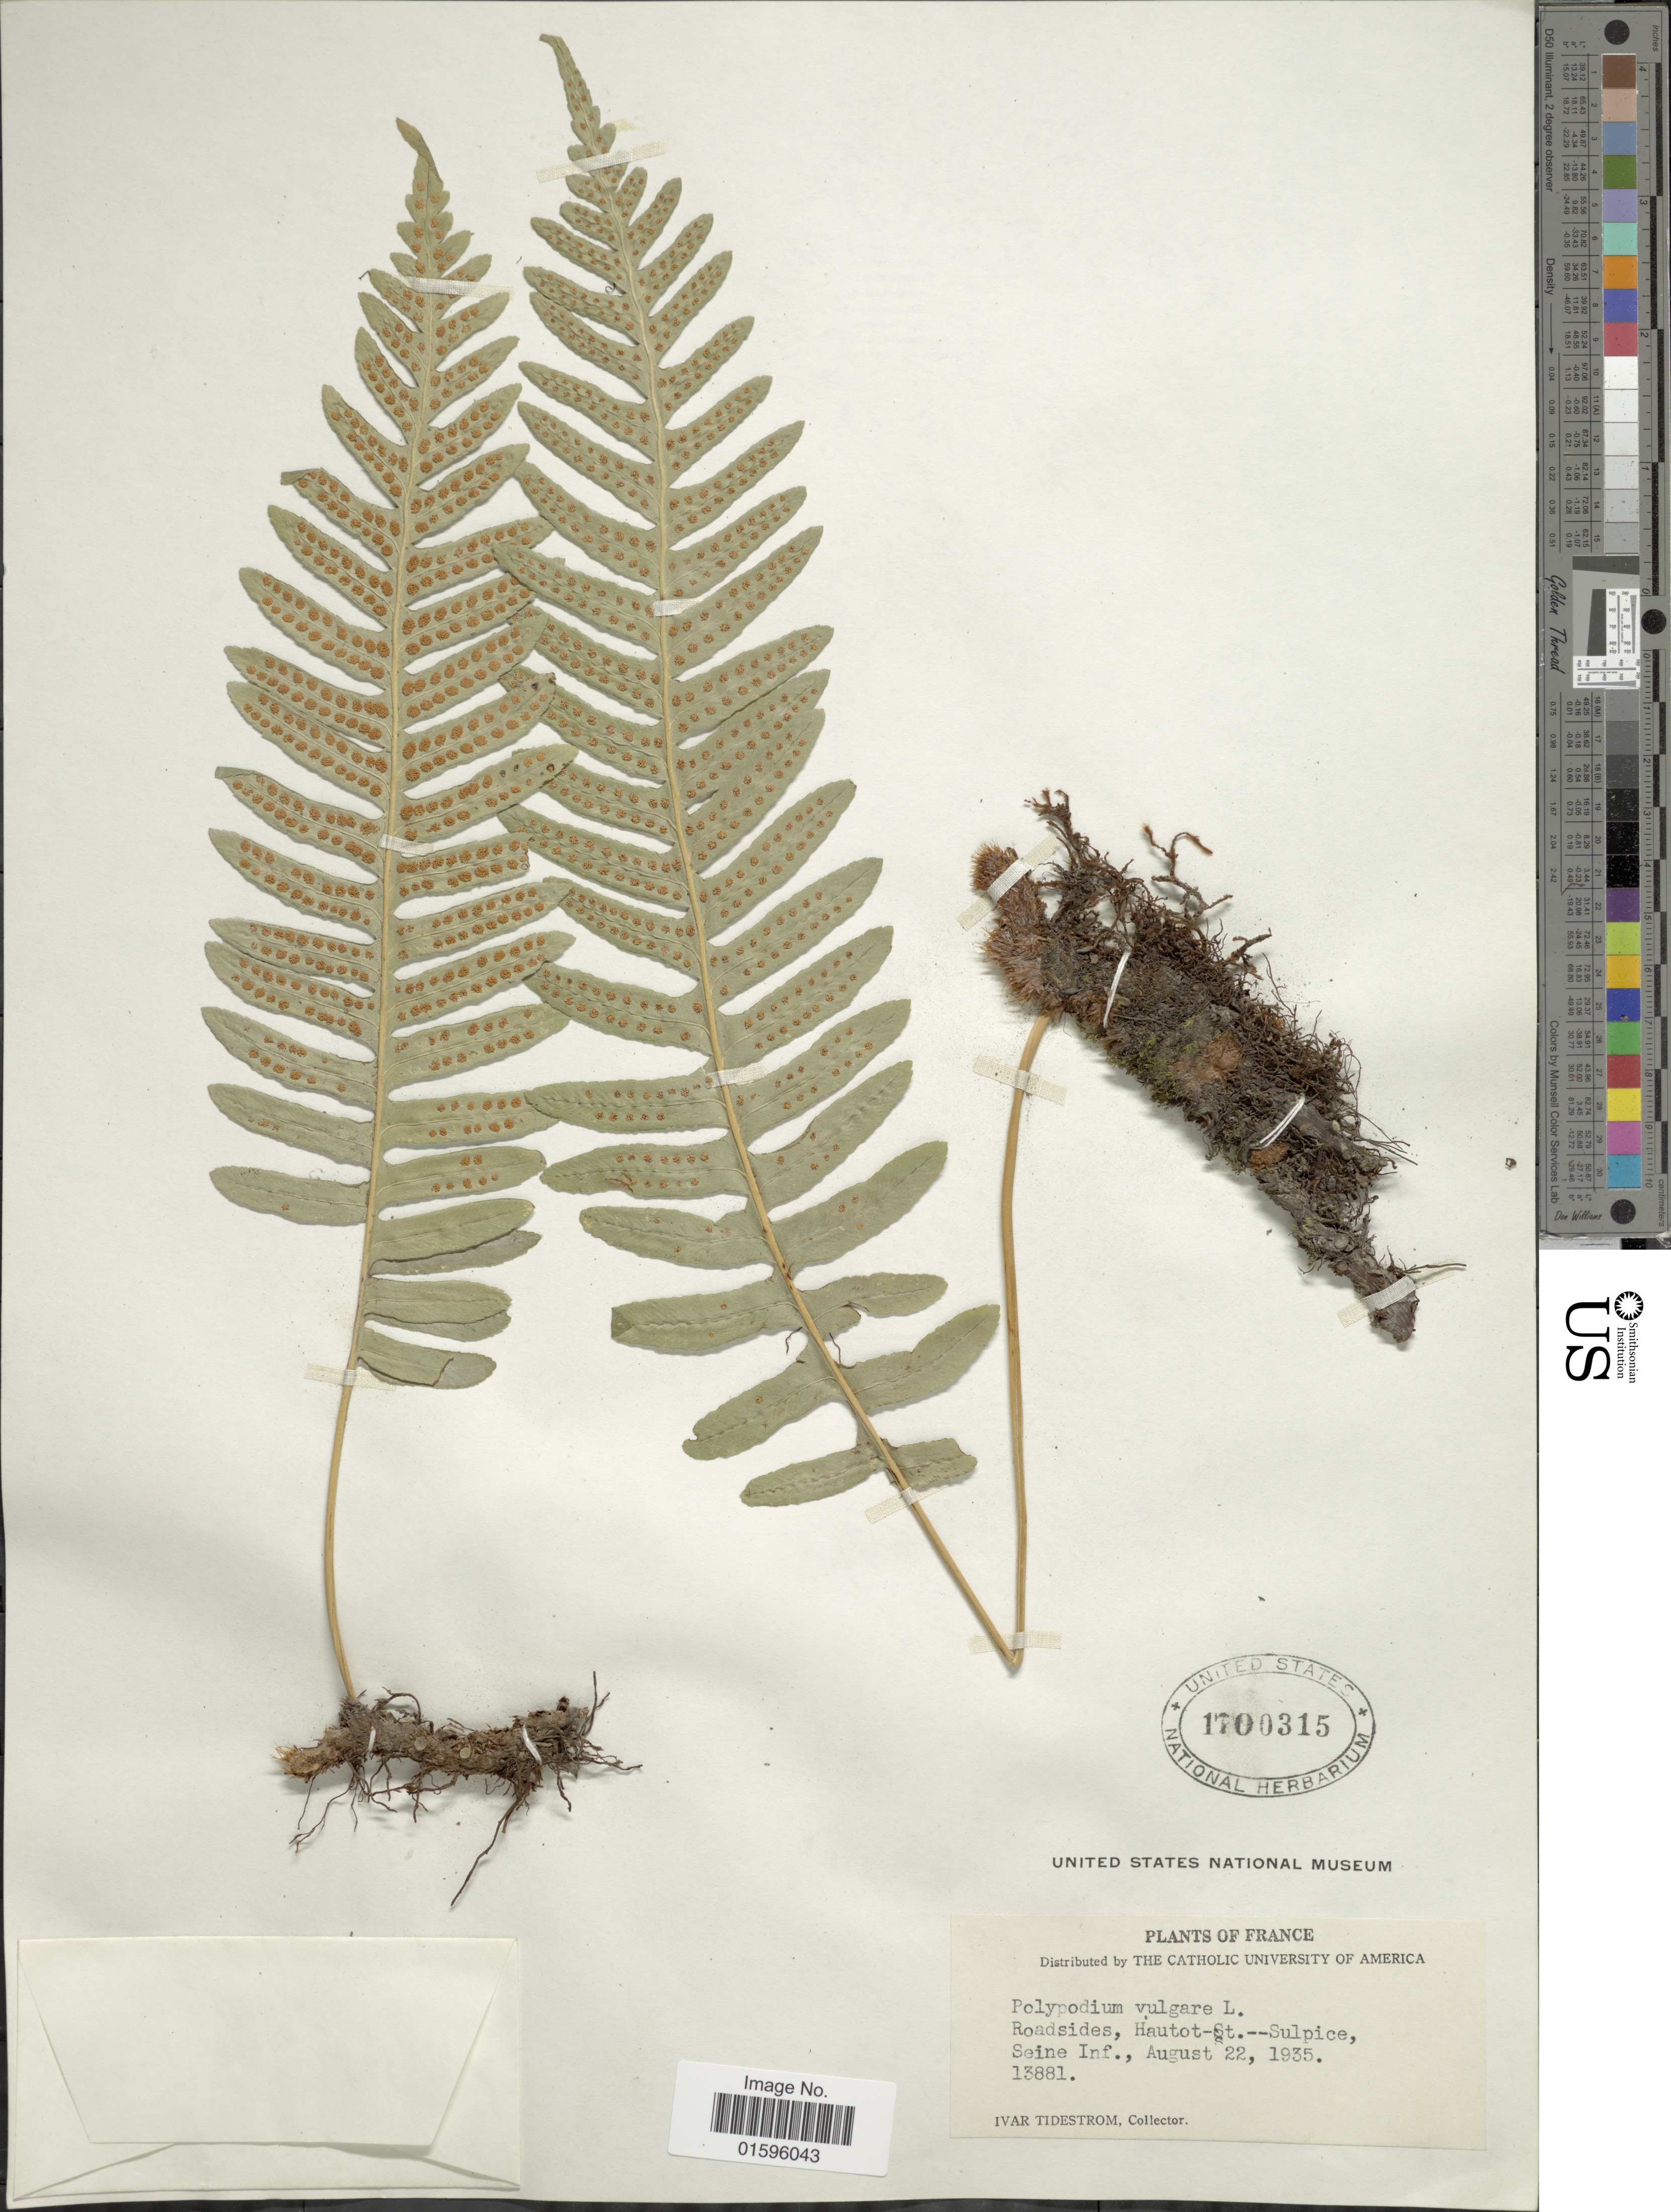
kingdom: Plantae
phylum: Tracheophyta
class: Polypodiopsida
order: Polypodiales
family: Polypodiaceae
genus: Polypodium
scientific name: Polypodium vulgare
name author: L.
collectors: I. F. Tidestrom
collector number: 13881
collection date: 1935-08-22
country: France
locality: Roadsides, Hautot-St. -Sulpice, Seine Inf.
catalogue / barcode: US 1700315